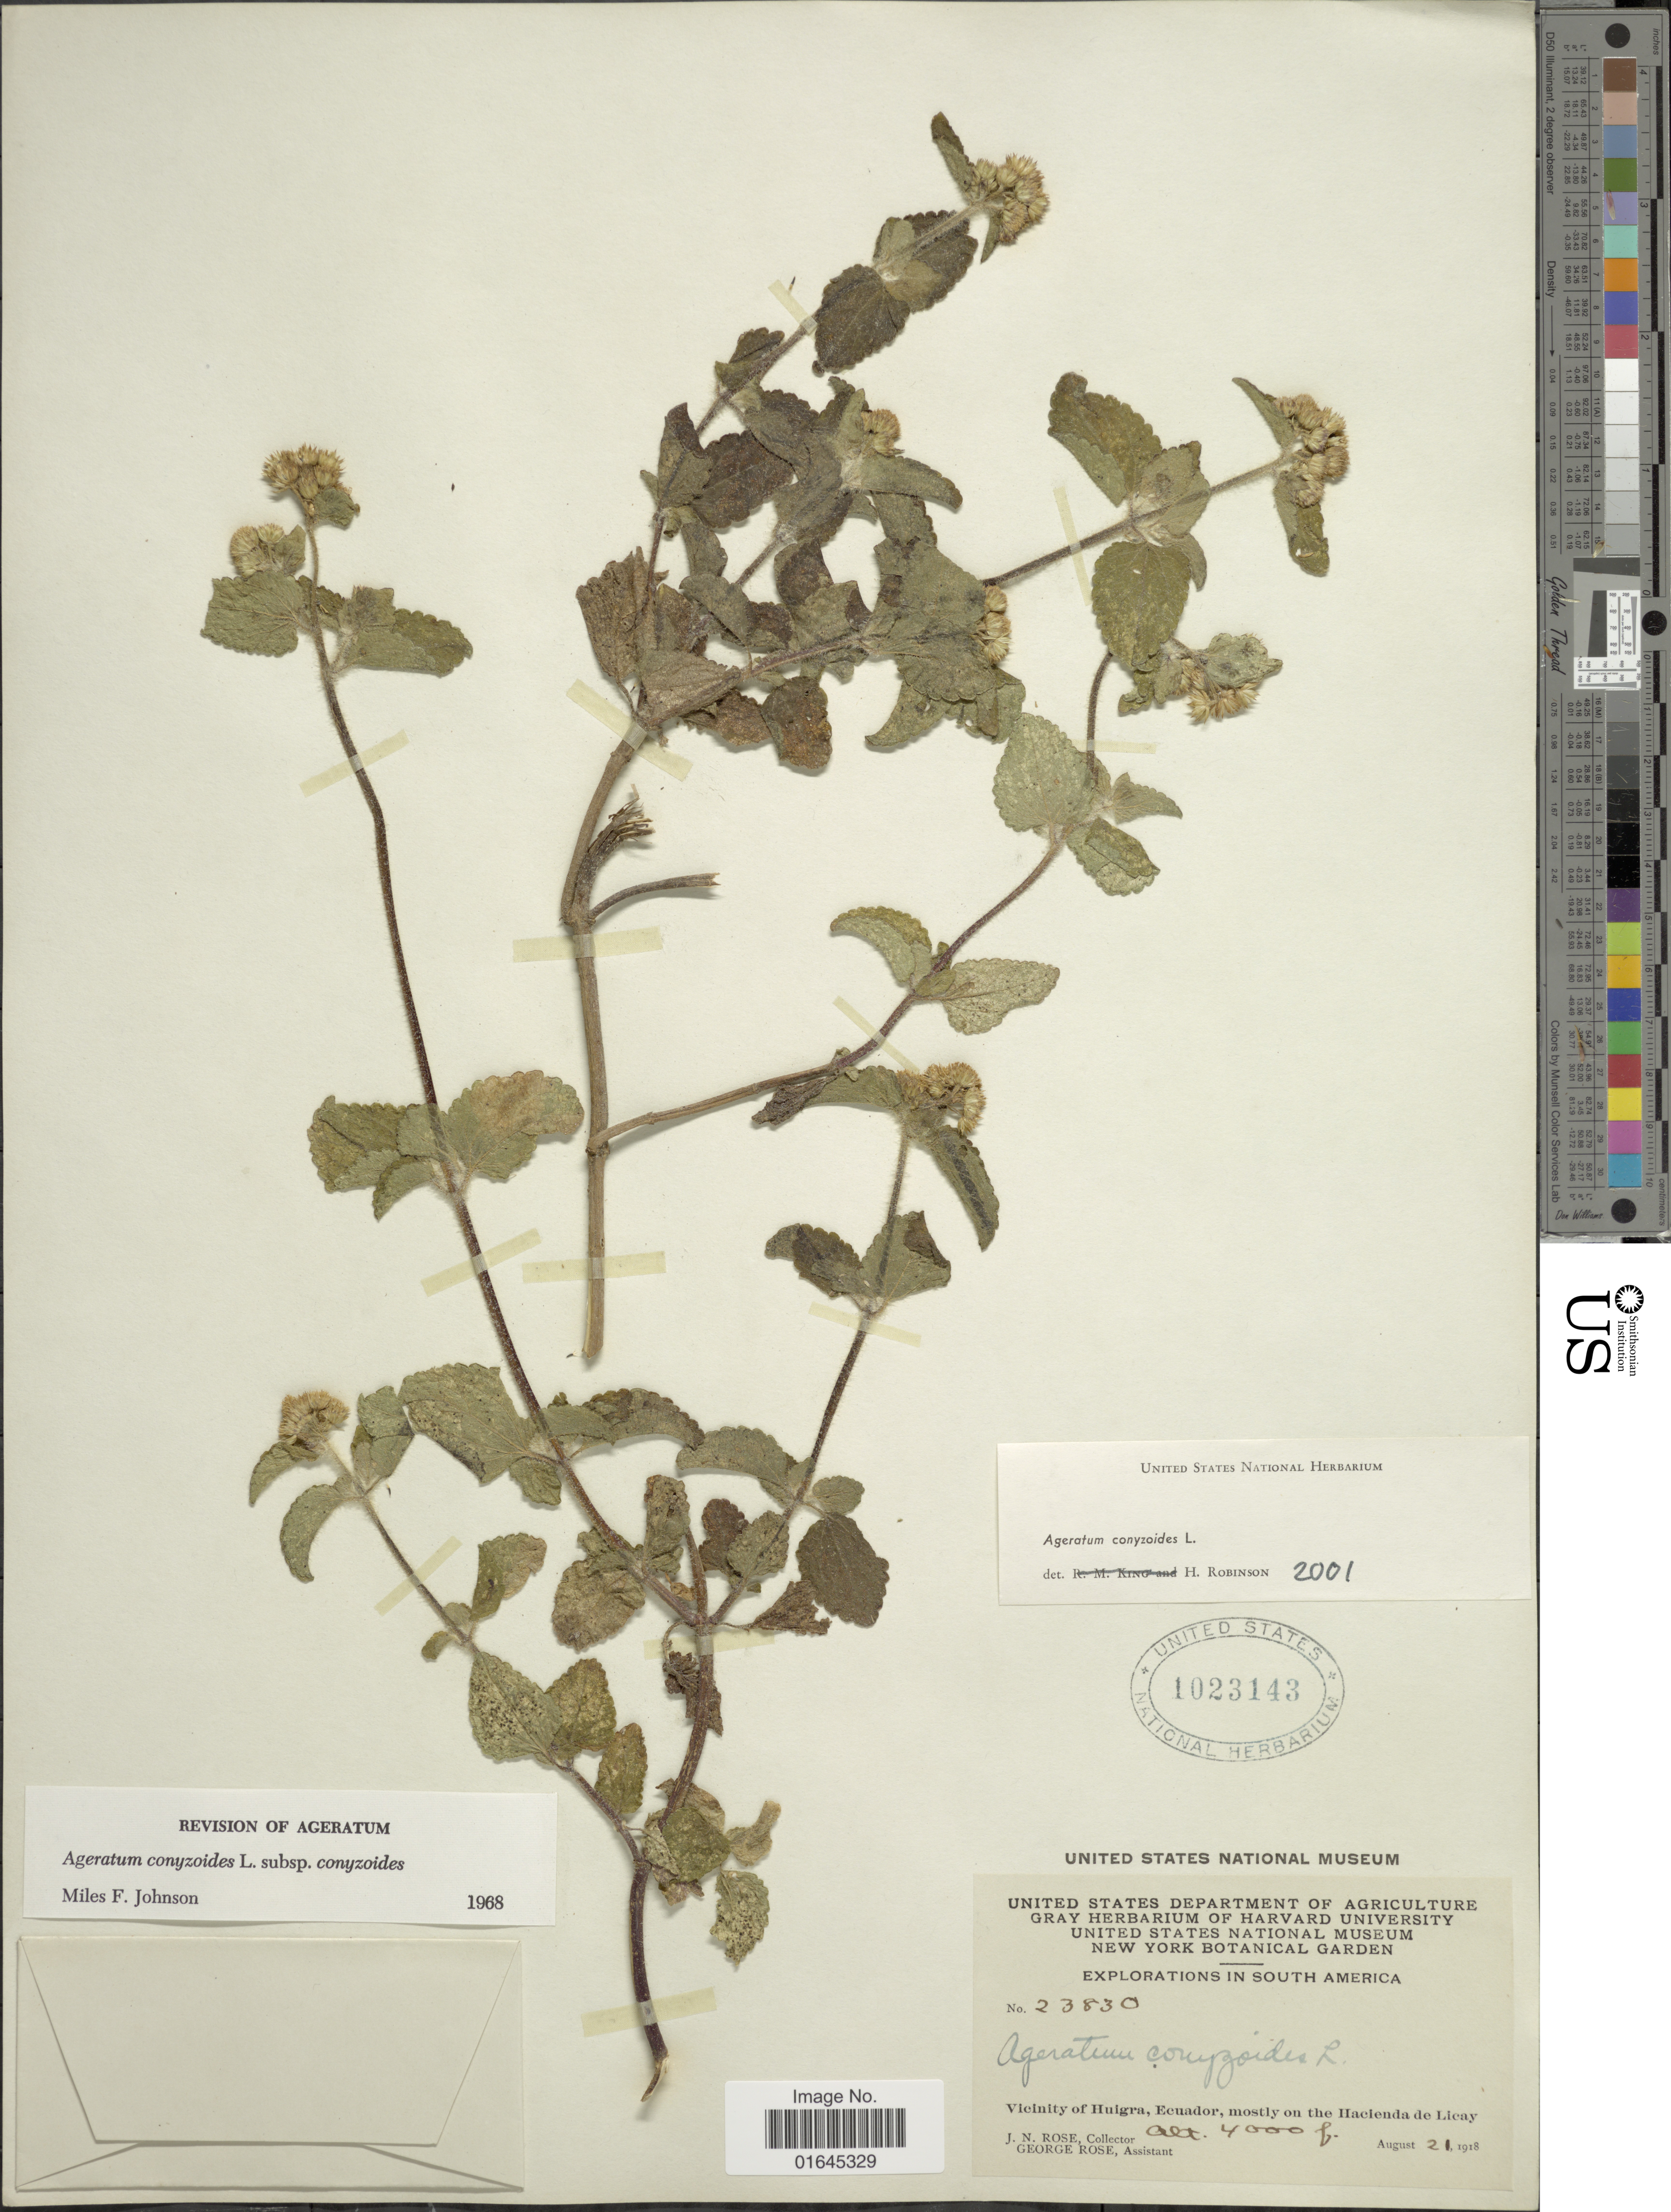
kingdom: Plantae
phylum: Tracheophyta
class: Magnoliopsida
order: Asterales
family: Asteraceae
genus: Ageratum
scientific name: Ageratum conyzoides subsp. conyzoides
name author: L.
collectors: J. N. Rose & G. Rose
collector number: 23830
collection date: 1918-08-21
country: Ecuador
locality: Vicinity of Huigra, mostly on the Hacienda de Licay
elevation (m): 1219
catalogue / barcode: US 1023143